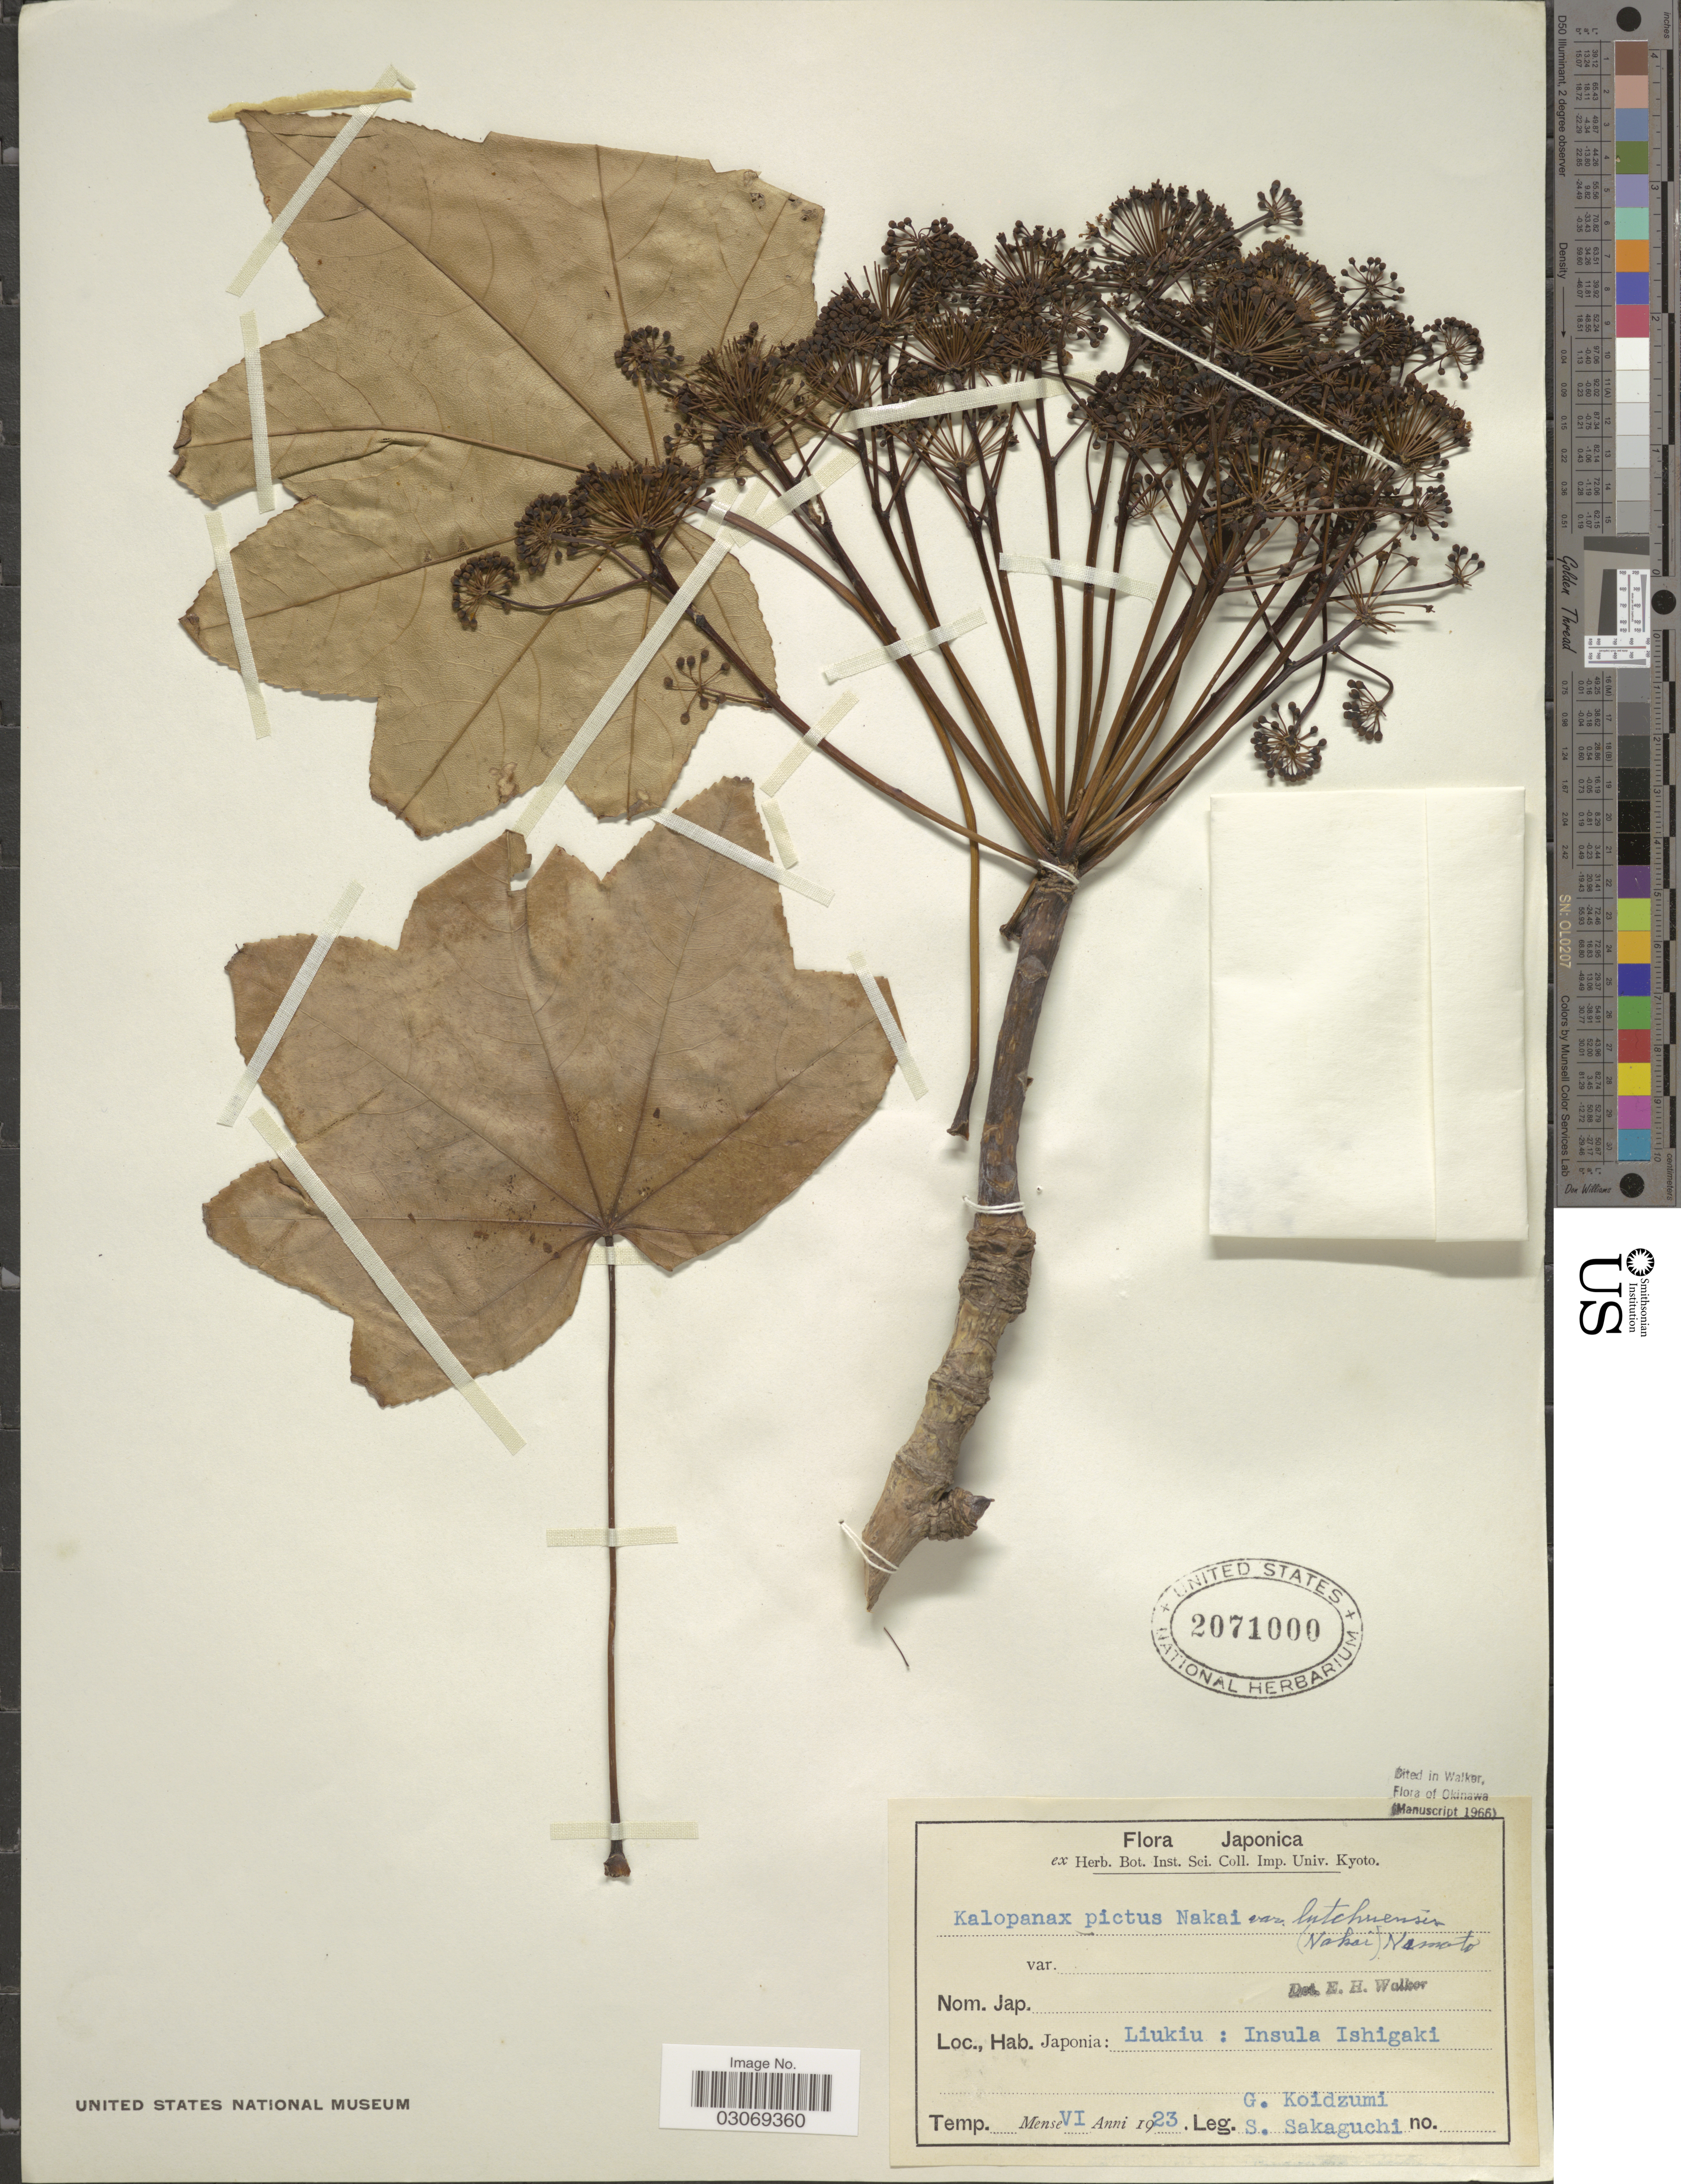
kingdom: Plantae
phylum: Tracheophyta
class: Magnoliopsida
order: Apiales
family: Araliaceae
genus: Kalopanax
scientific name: Kalopanax pictus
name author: (Thunb.) Nakai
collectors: G. Koidzumi & S. Sakaguchi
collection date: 1923-06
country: Japan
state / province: Okinawa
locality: Liukiu: Insula Ishigaki.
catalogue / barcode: US 2071000